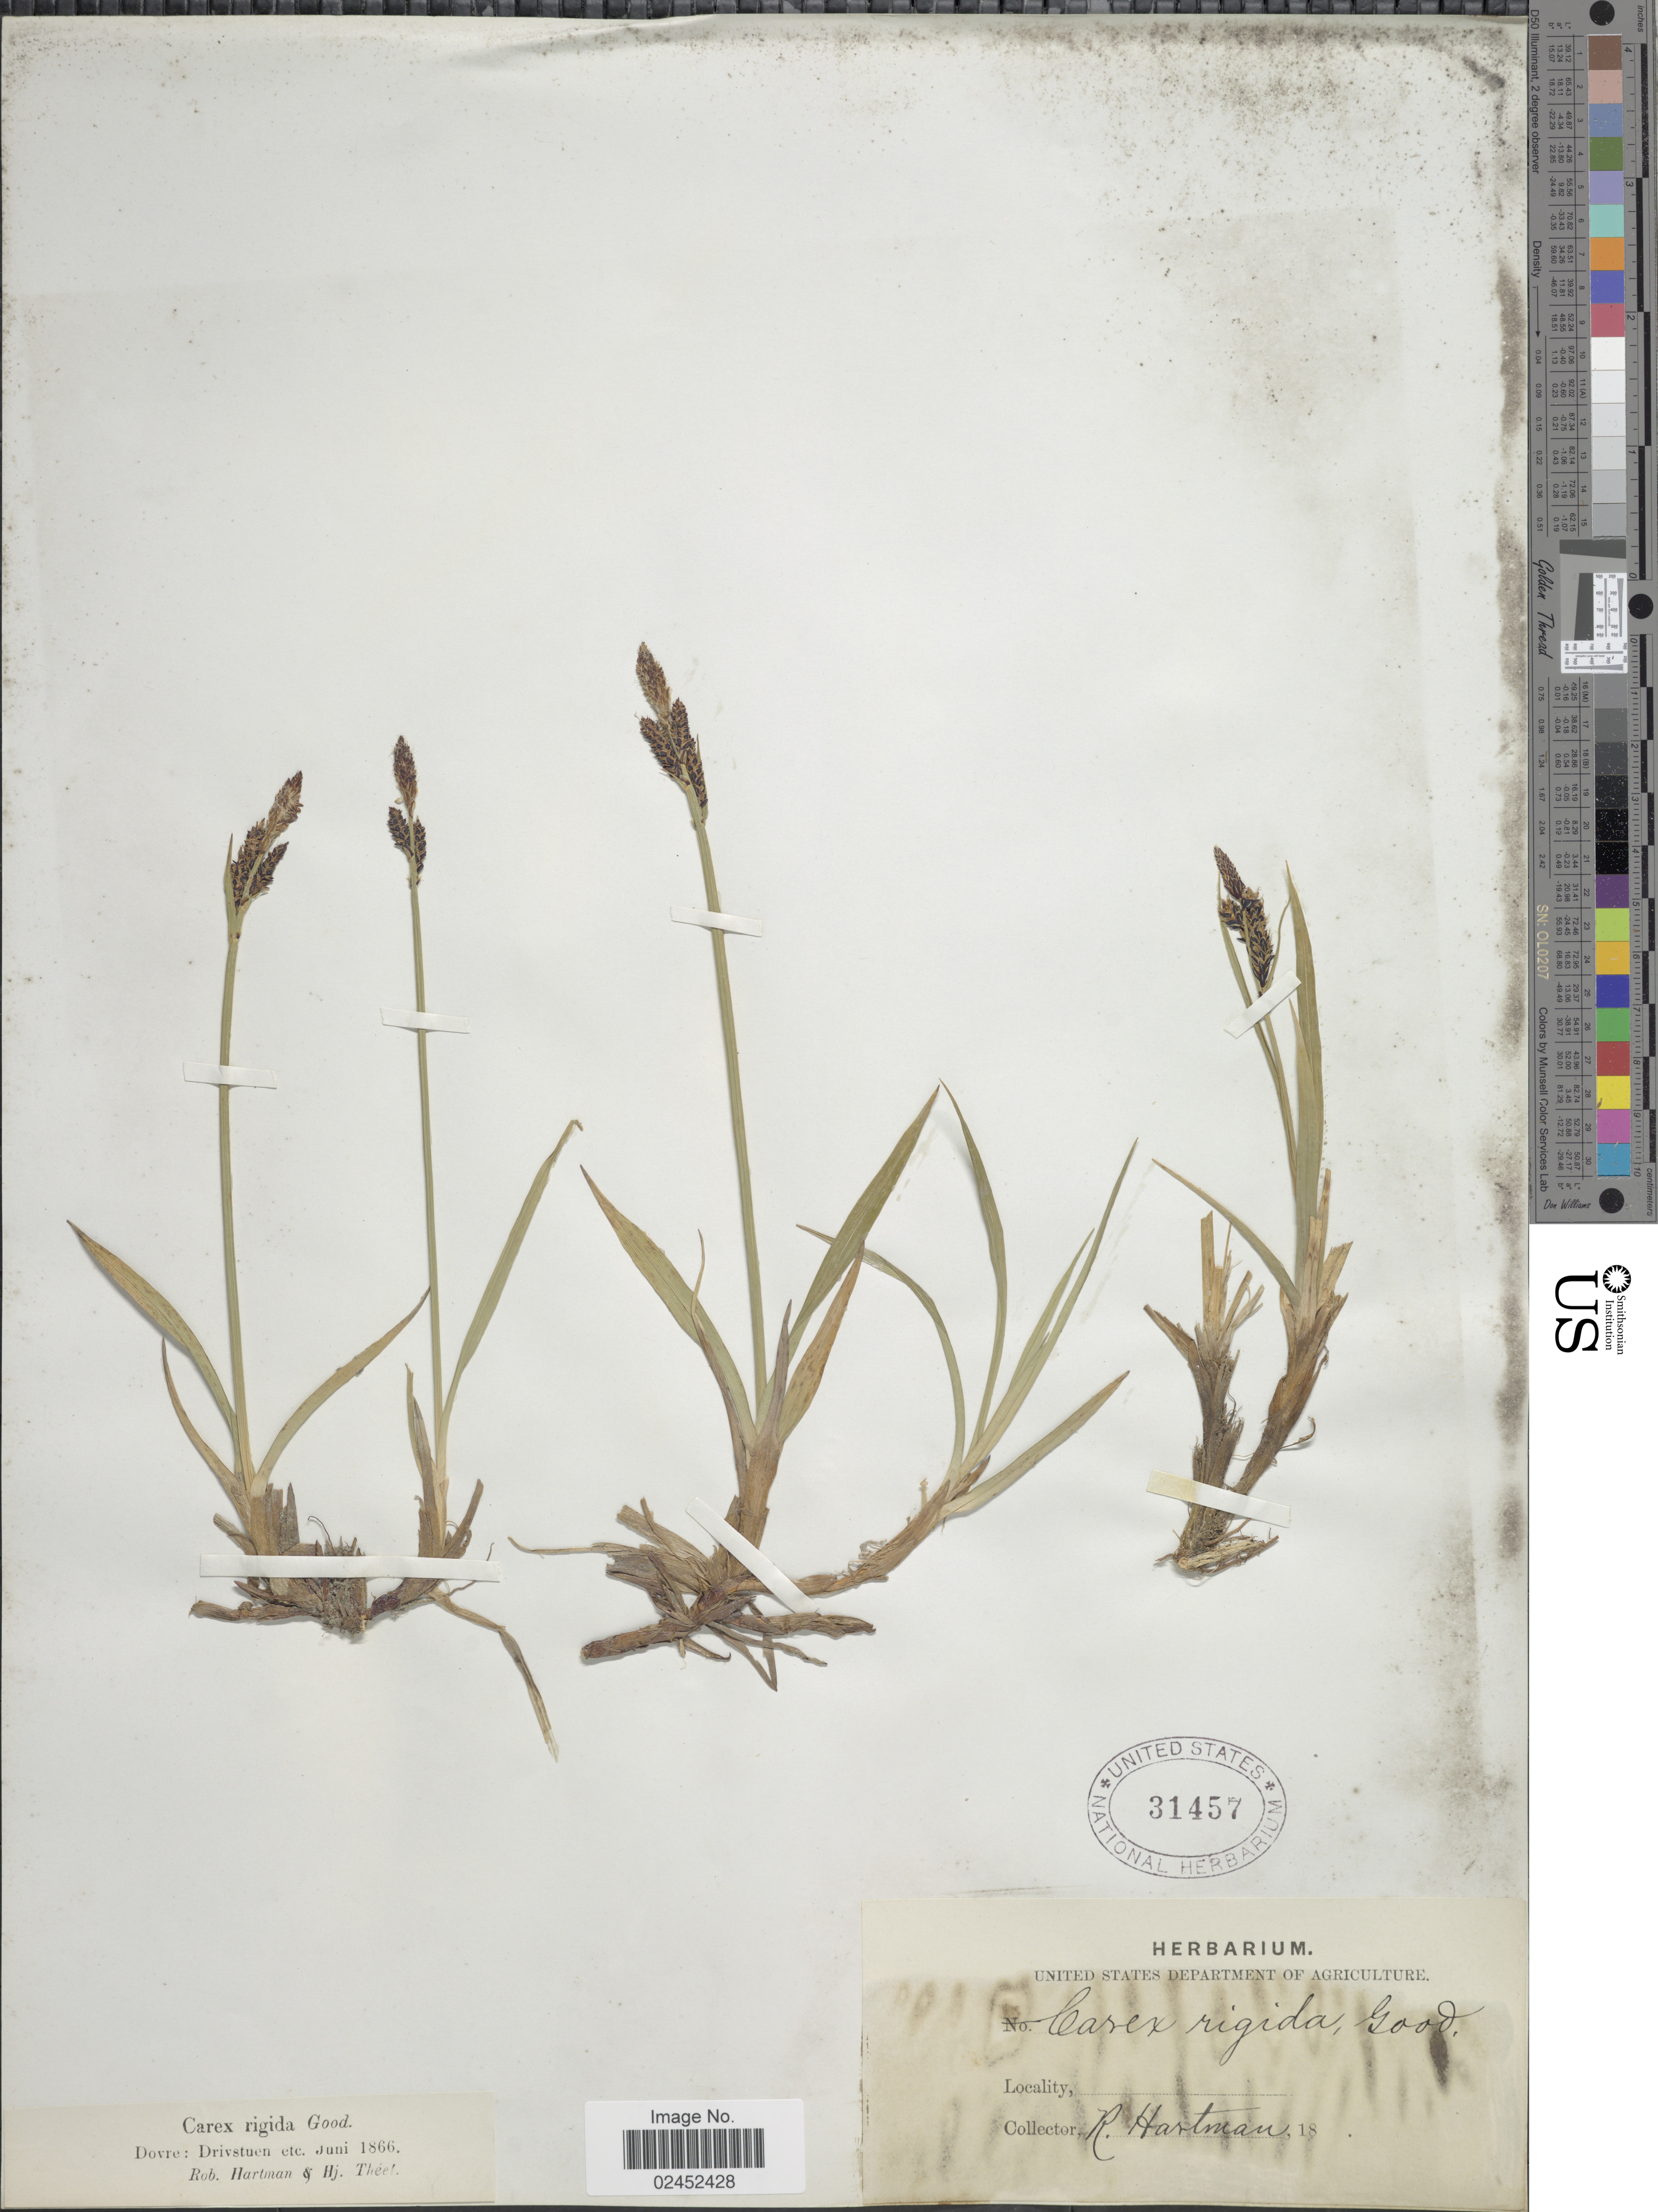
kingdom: Plantae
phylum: Tracheophyta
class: Liliopsida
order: Poales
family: Cyperaceae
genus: Carex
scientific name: Carex bigelowii subsp. bigelowii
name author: Torr. ex Schwein.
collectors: R. W. Hartman & H. Théel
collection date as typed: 18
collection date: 1866-06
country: Norway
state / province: Oppland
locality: Dovre Drivstuen.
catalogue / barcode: US 31457